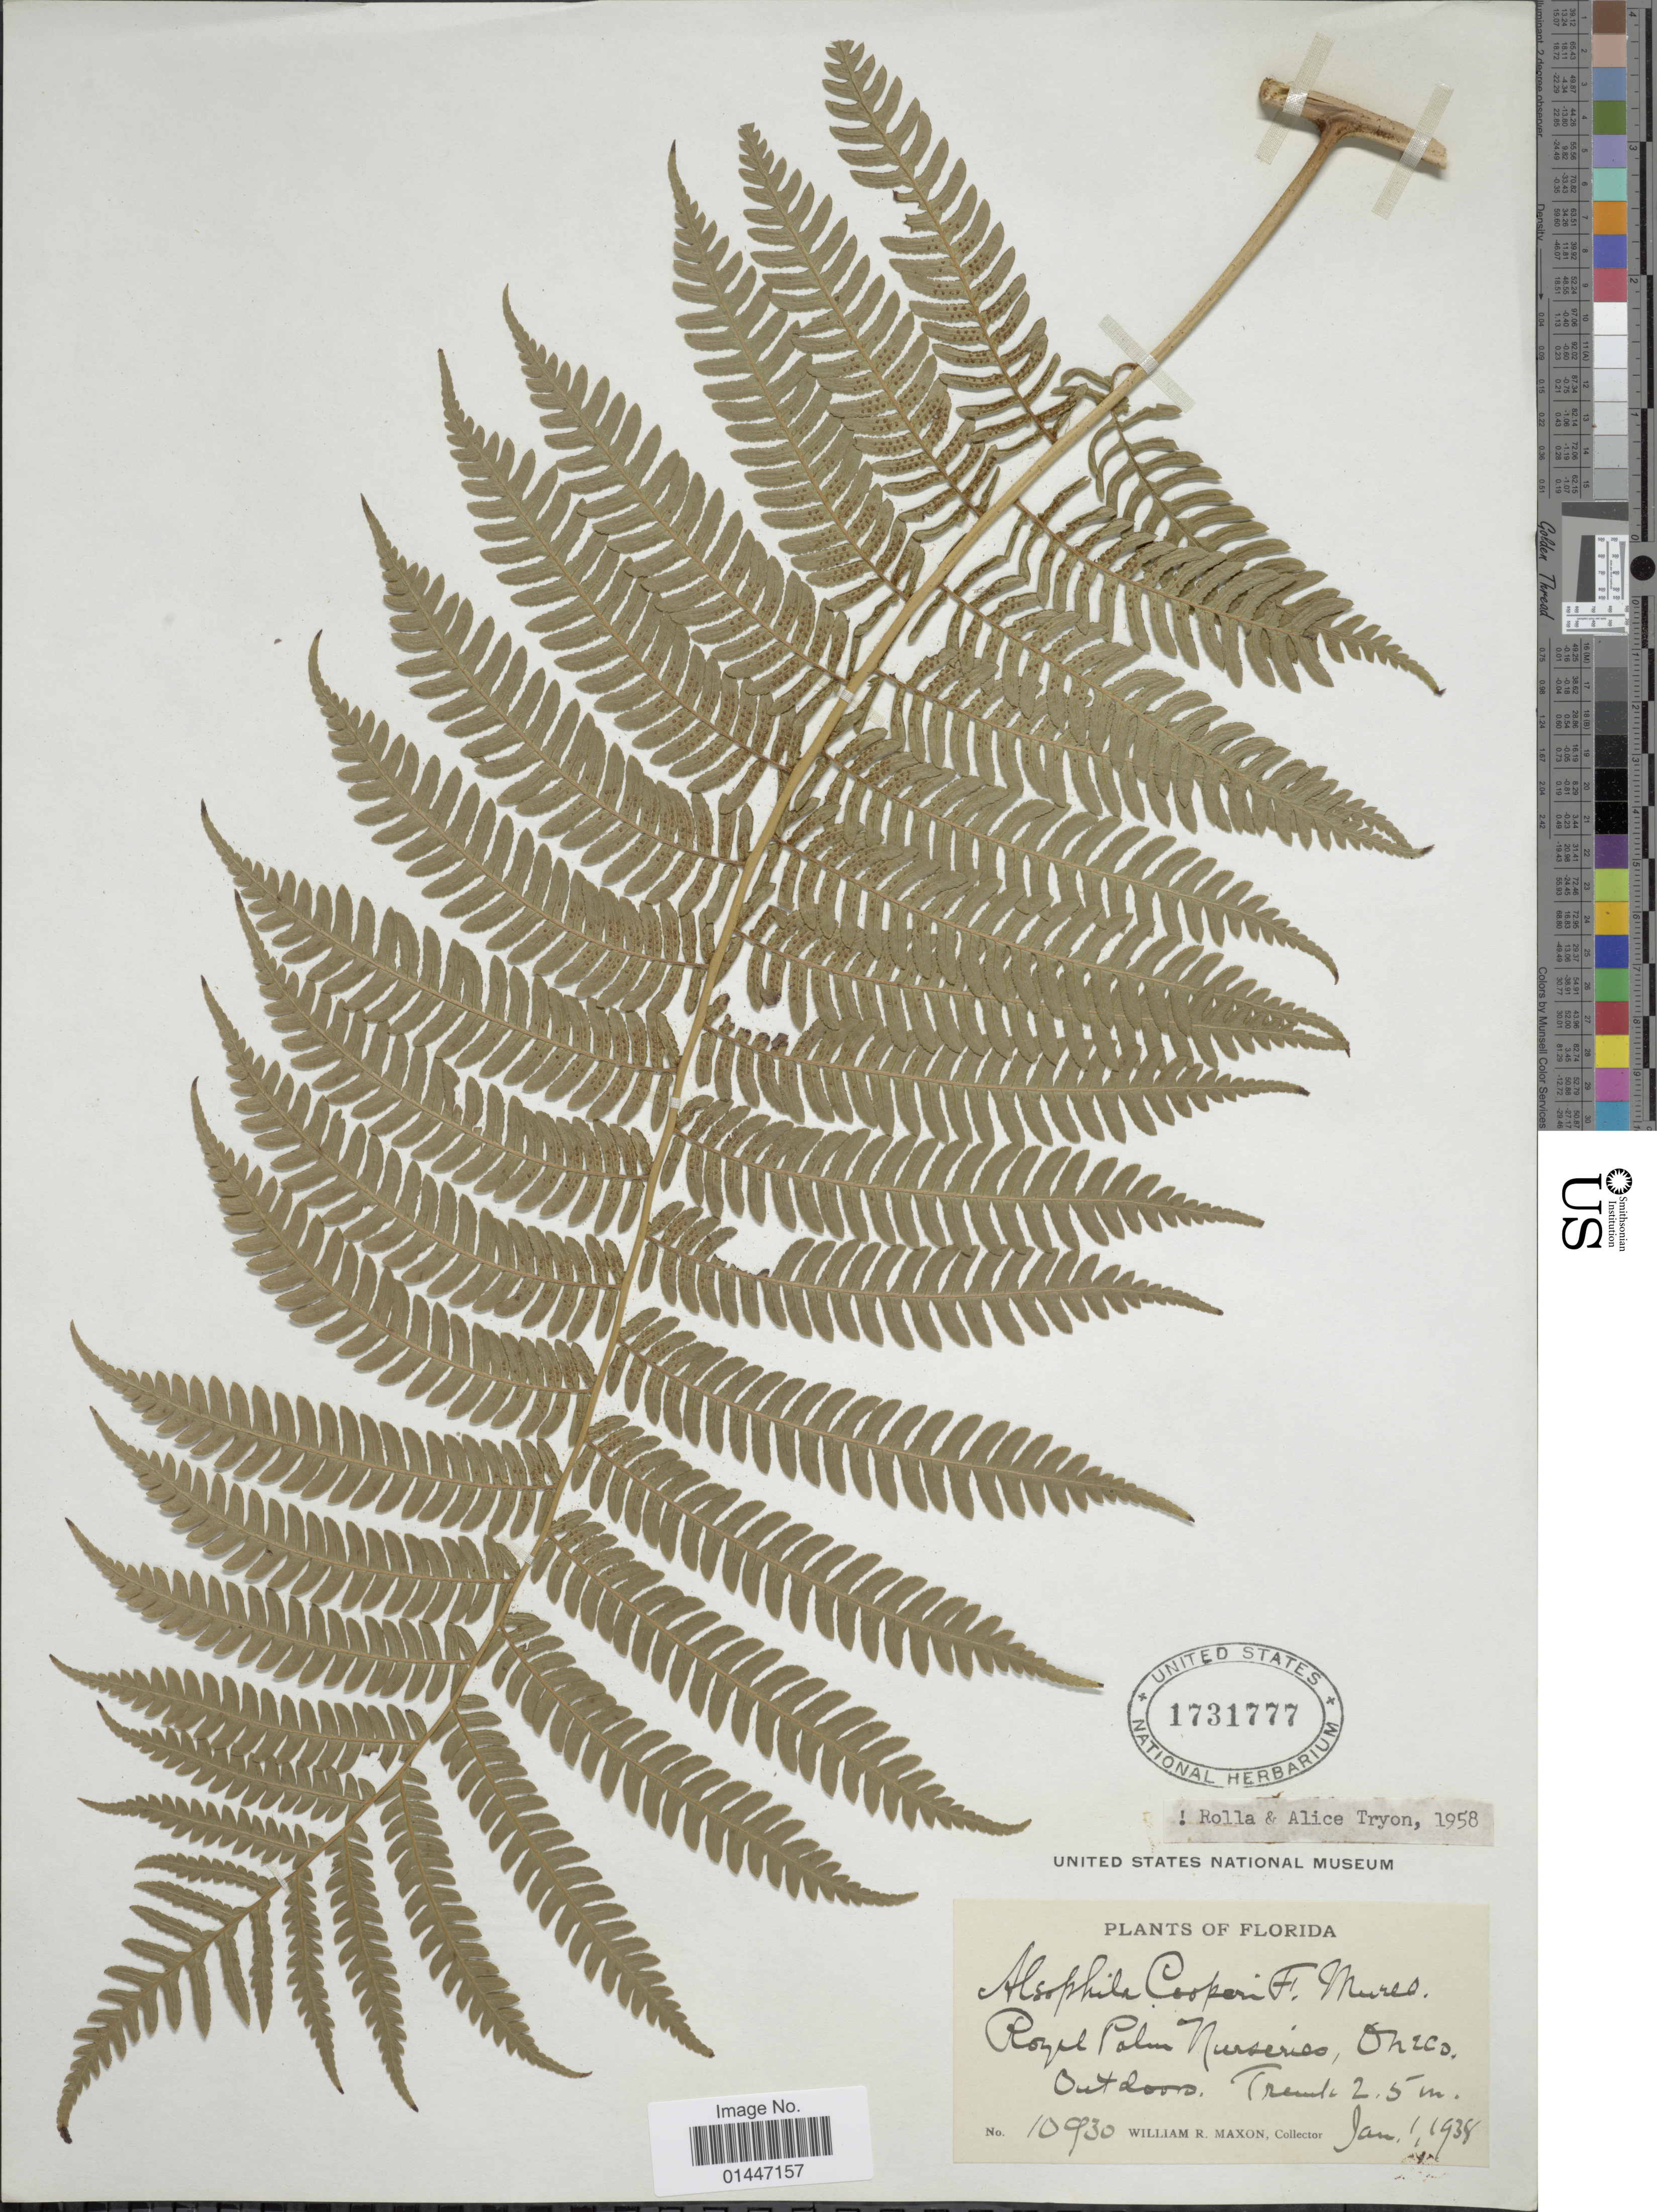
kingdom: Plantae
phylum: Tracheophyta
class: Polypodiopsida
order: Cyatheales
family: Cyatheaceae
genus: Sphaeropteris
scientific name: Sphaeropteris cooperi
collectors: W. R. Maxon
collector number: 10930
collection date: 1938-01-01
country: United States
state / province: Florida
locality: Royal Palm Nurseries, Oneco. Outdoors.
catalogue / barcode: US 1731777